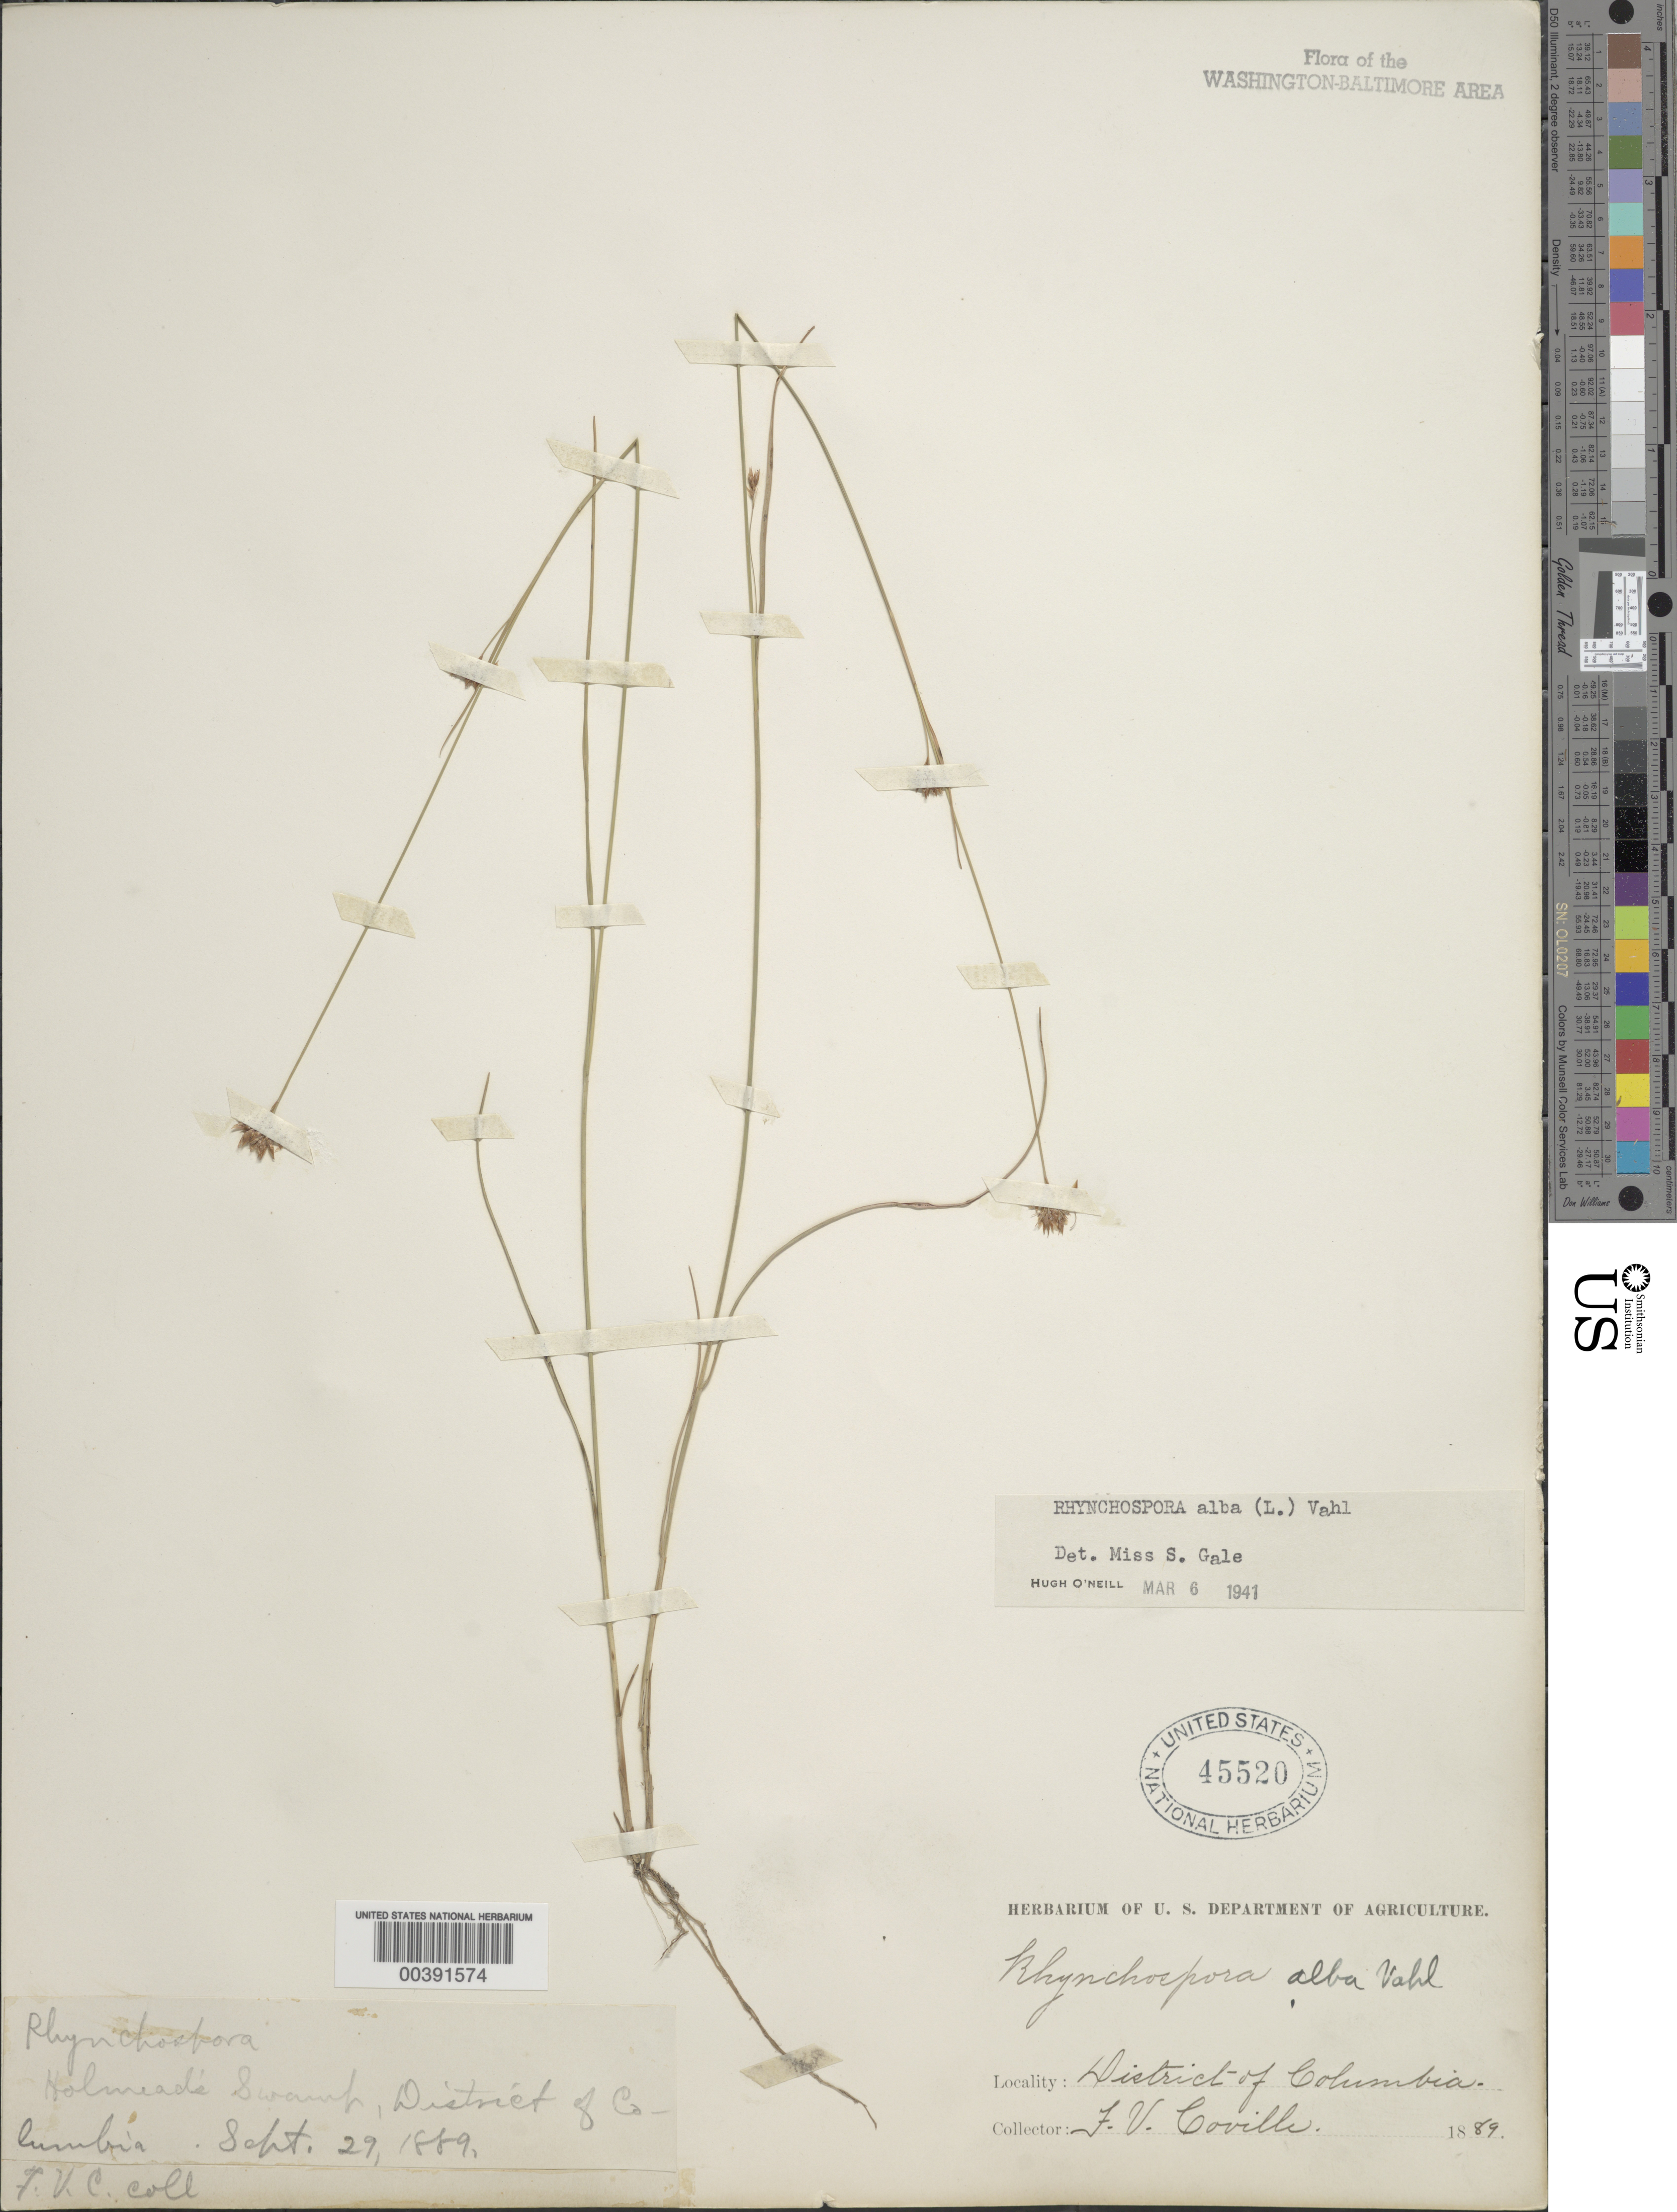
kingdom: Plantae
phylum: Tracheophyta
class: Liliopsida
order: Poales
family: Cyperaceae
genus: Rhynchospora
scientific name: Rhynchospora alba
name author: (L.) Vahl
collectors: F. V. Coville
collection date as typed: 29 Sep 1889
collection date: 1889-09-29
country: United States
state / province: District of Columbia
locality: Holmead's Swamp Rock Creek Park & vicinity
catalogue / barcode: US 45520